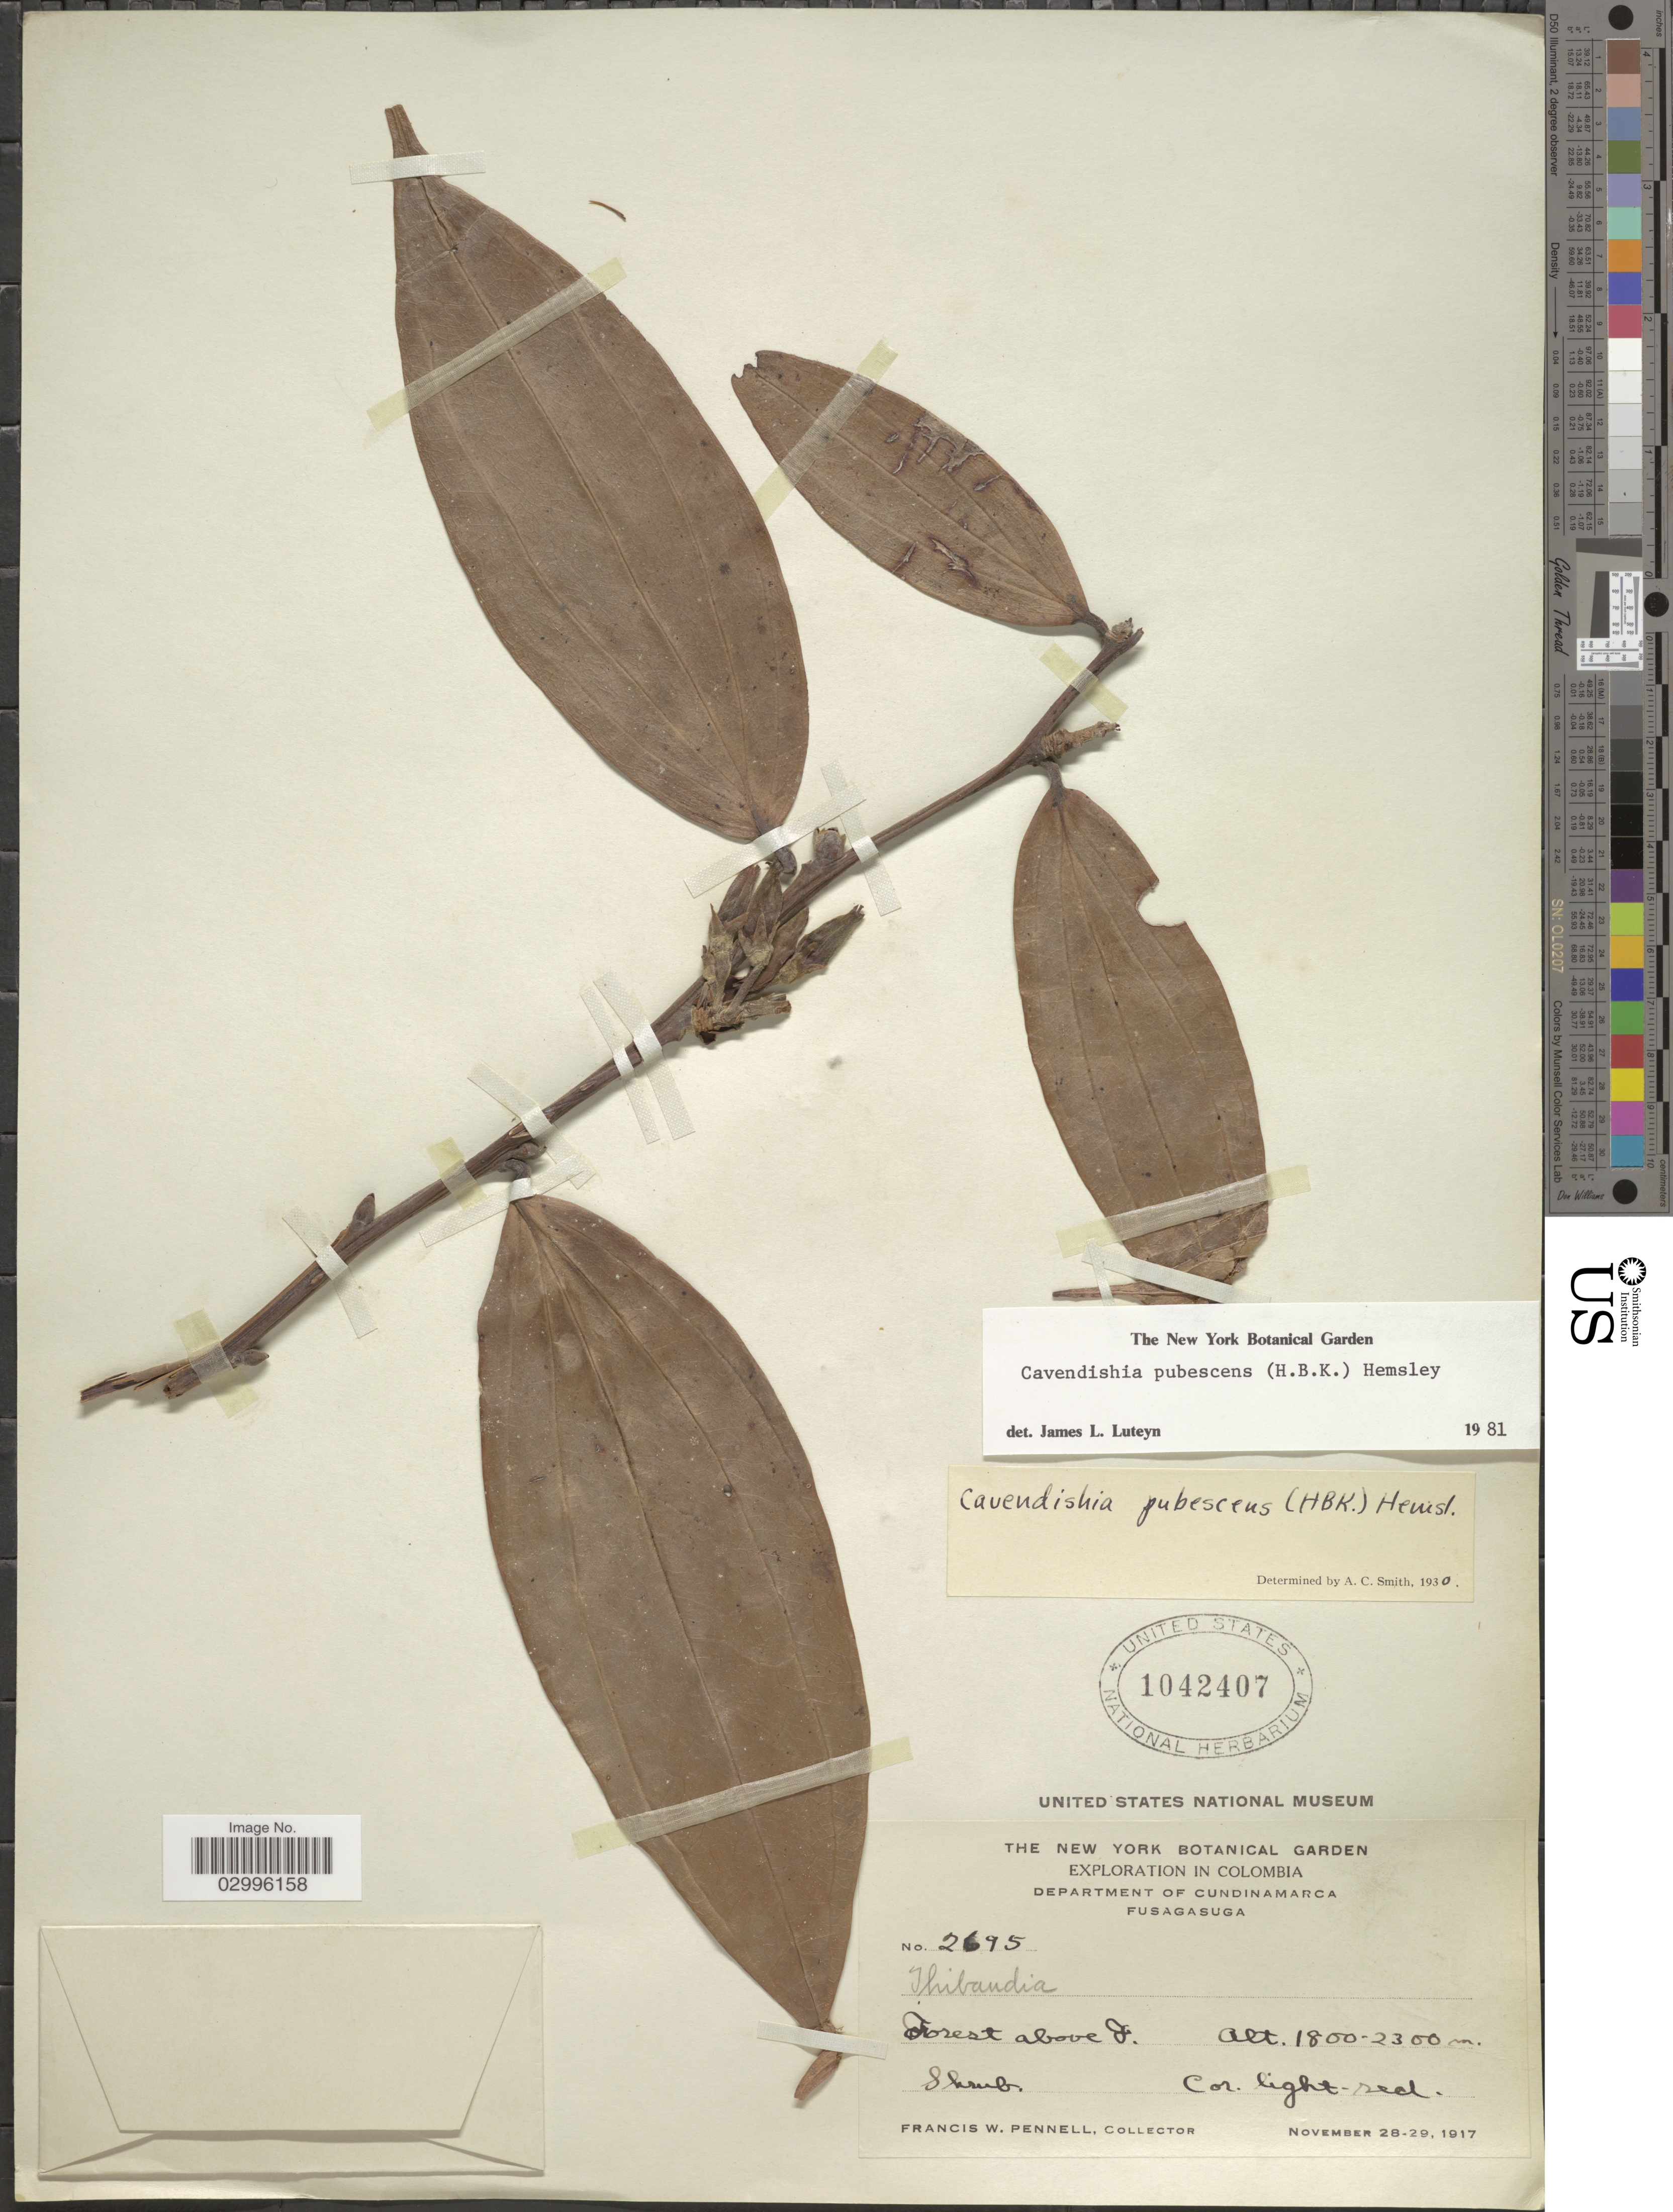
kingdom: Plantae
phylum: Tracheophyta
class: Magnoliopsida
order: Ericales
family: Ericaceae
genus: Cavendishia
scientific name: Cavendishia pubescens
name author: (Kunth) Hemsl.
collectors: F. W. Pennell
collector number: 2695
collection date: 1917-11-28/1917-11-29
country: Colombia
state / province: Cundinamarca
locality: Department of Cundinamarca. Fusagasuga.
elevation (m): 1800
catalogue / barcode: US 1042407